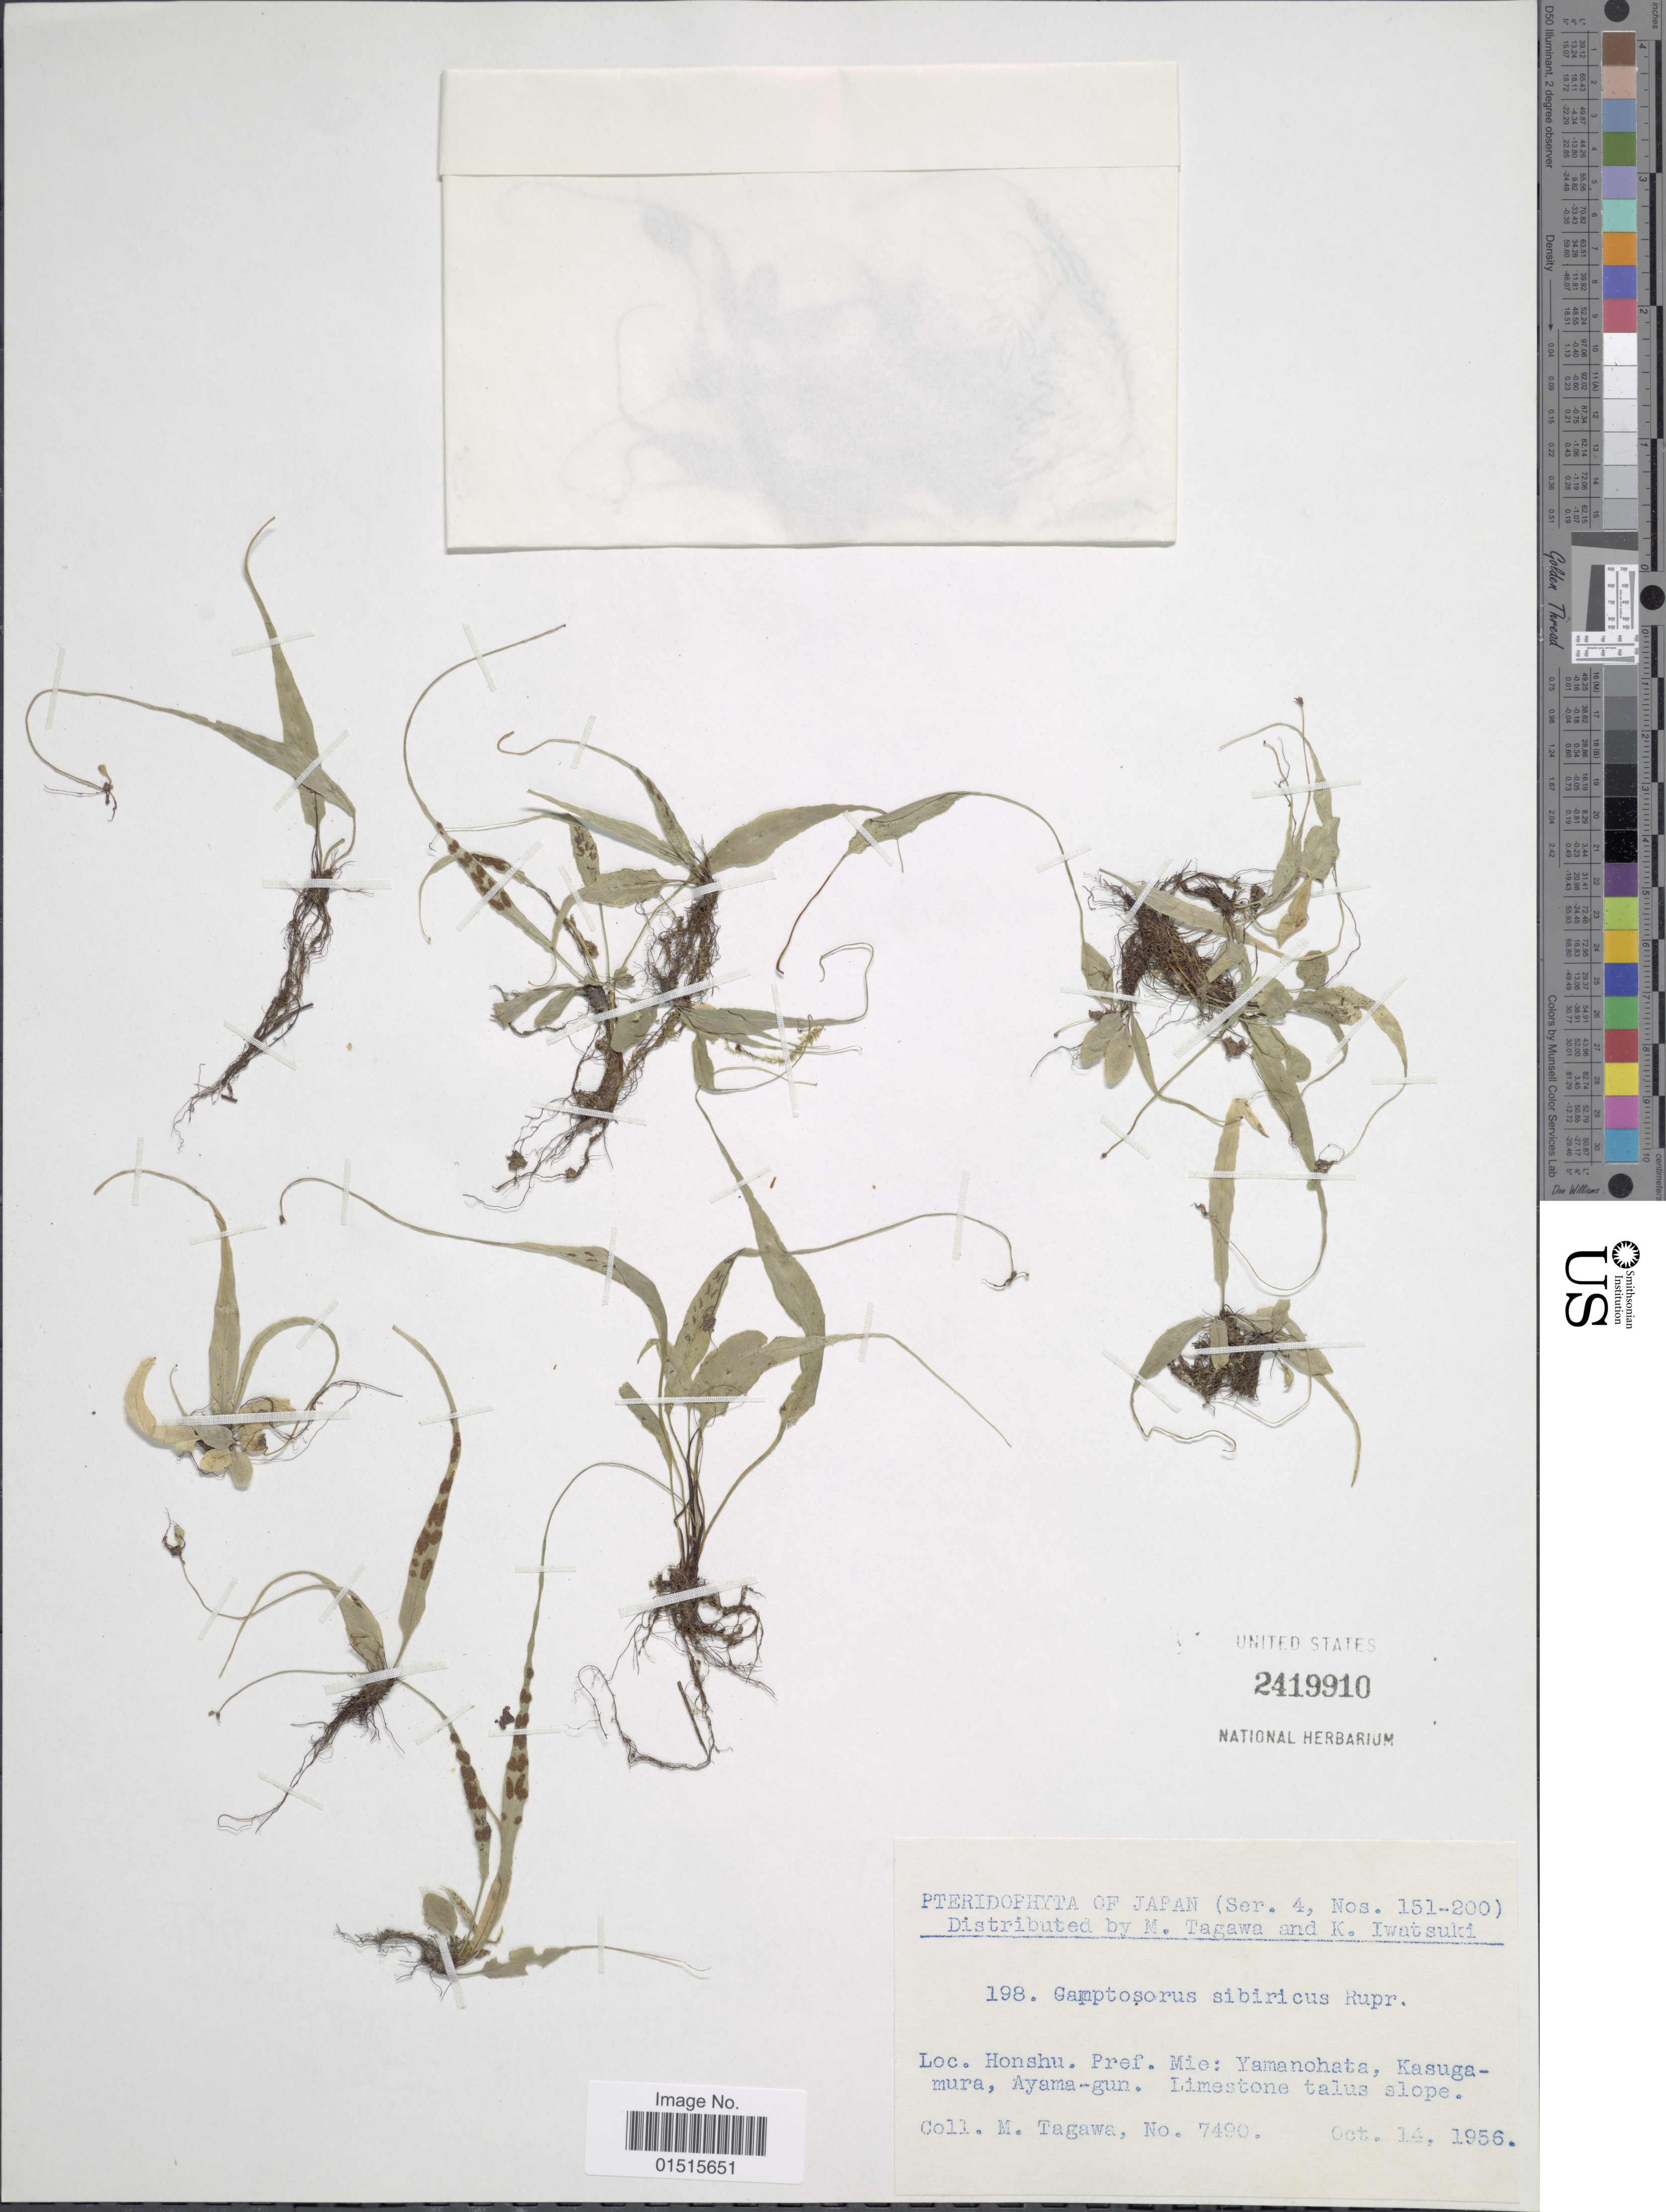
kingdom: Plantae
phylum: Tracheophyta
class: Polypodiopsida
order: Polypodiales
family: Aspleniaceae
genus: Asplenium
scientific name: Asplenium sibricus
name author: Rupr.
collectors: M. Tagawa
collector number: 7940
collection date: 1956-10-14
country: Japan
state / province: Mie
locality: Honshu: Yamanohata, Kasugamura, Ayama-gun. Limestone talus slope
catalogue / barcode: US 2419910